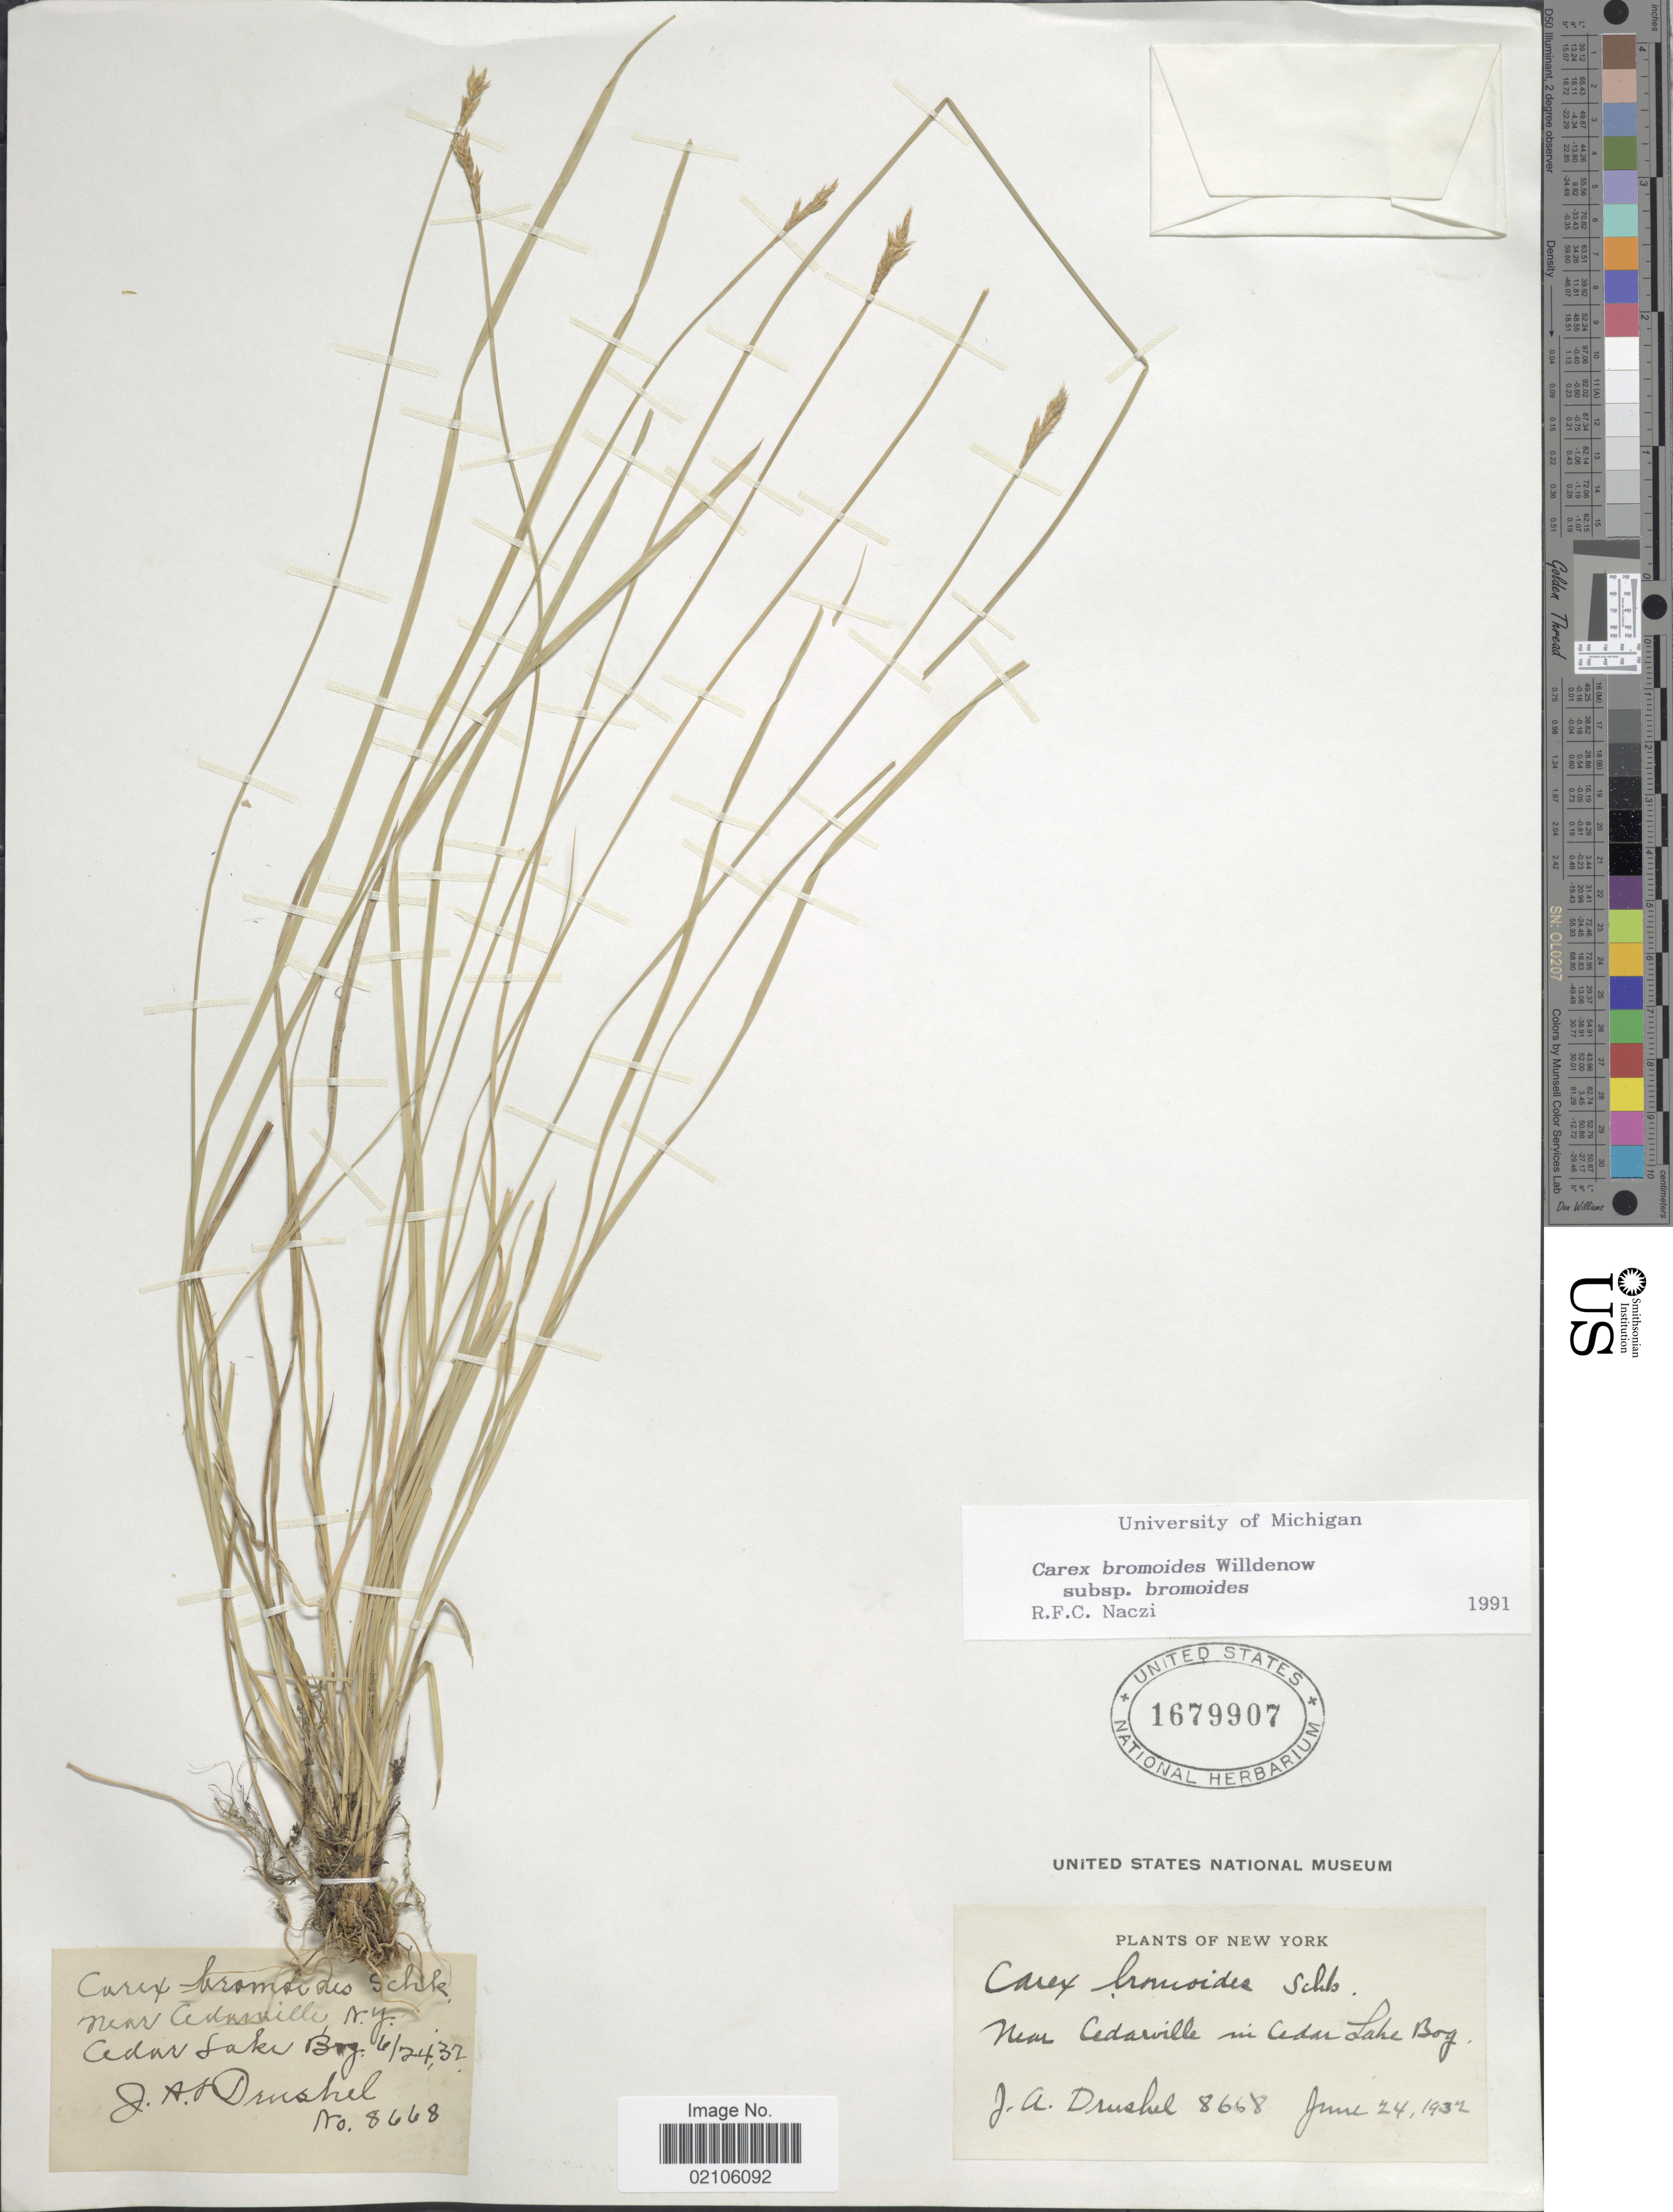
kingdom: Plantae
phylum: Tracheophyta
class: Liliopsida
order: Poales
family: Cyperaceae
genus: Carex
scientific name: Carex bromoides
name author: Willd.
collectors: J. A. Drushel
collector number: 8668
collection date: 1932-06-24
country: United States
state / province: New York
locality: Near Cedarville in Cedar Lake Bog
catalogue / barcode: US 1679907